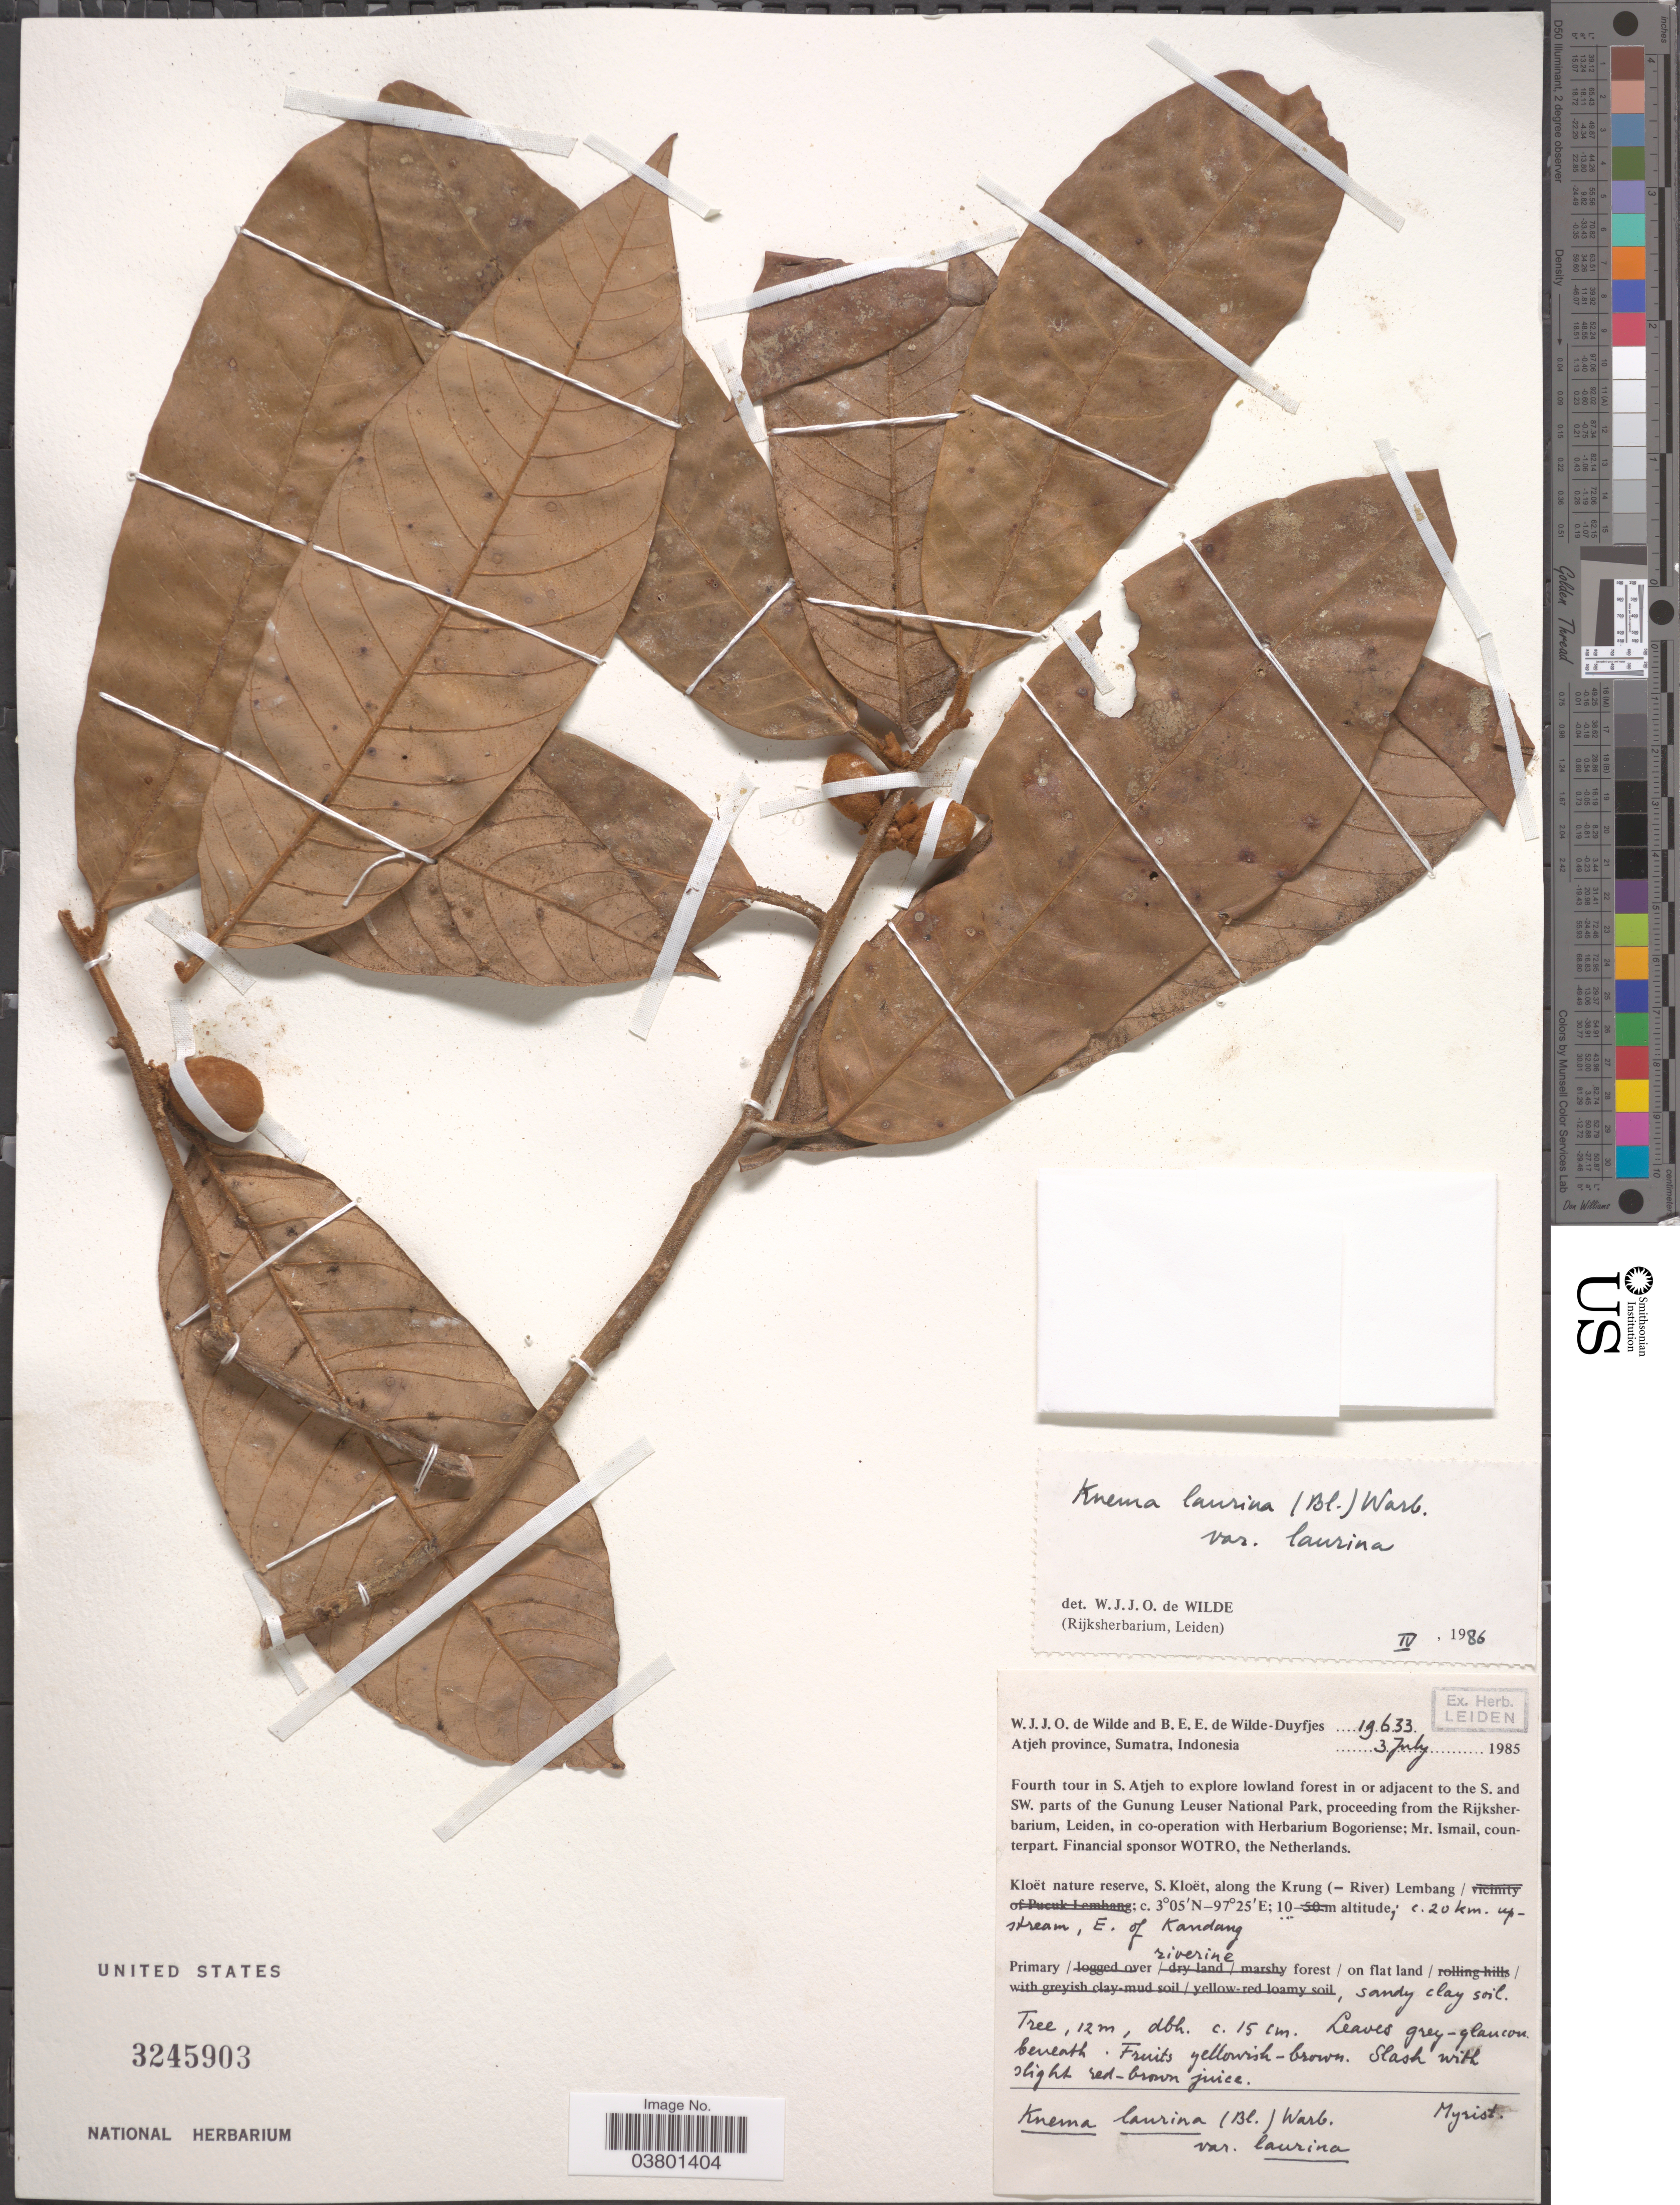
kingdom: Plantae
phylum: Tracheophyta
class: Magnoliopsida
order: Magnoliales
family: Myristicaceae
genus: Knema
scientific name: Knema laurina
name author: Warb.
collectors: W. J. de Wilde & B. E. de Wilde-Duyfjes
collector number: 19633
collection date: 1985-07-03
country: Indonesia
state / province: Sumatra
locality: Atjeh Province. Fourth tour in S. Atjeh to explore lowland forest in or adjacent to the S. and SW. parts of the Gunung Leuser National Park. Kloët nature reserve, S. Kloët, along the Krung (=River) Lembang/ c. 20 km. upstream, E. of Kandang.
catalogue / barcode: US 3245903